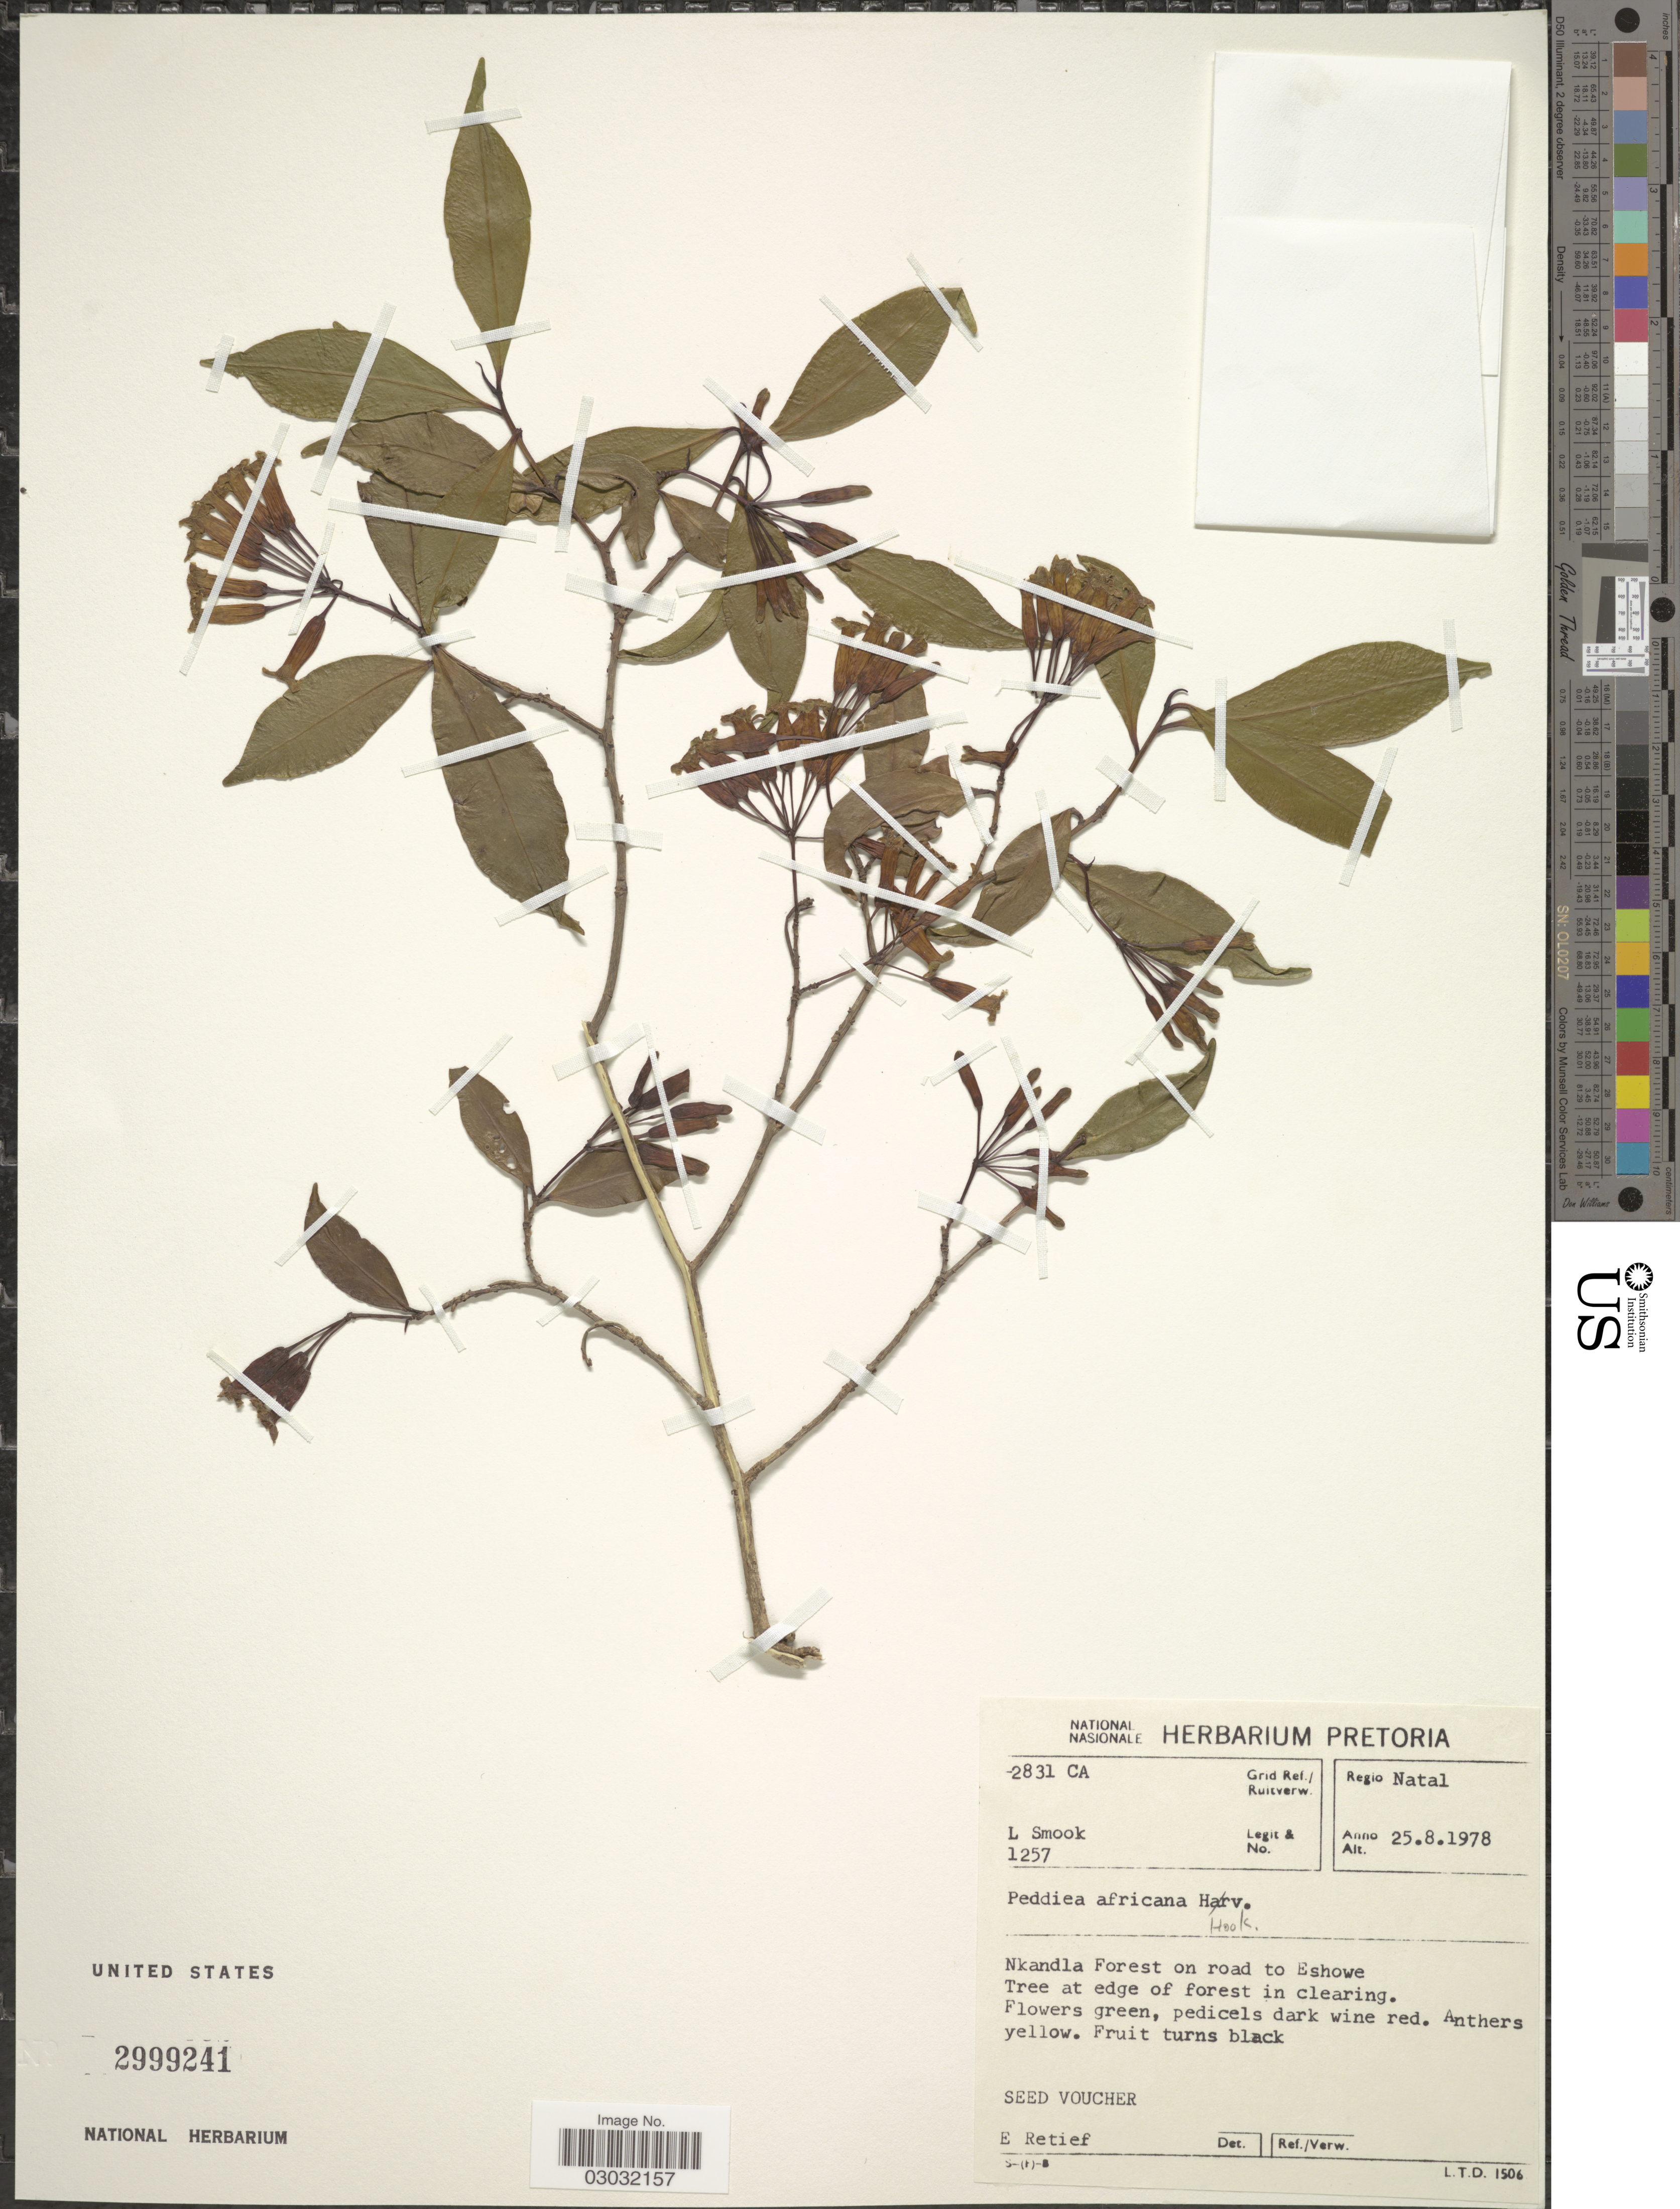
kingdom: Plantae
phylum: Tracheophyta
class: Magnoliopsida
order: Malvales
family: Thymelaeaceae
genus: Peddiea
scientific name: Peddiea africana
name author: Hook.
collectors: L. Smook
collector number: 1257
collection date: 1978-08-25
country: South Africa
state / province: KwaZulu-Natal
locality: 2831 CA Grid Ref./Ruitverw. Regio Natal. Nkandla Forest on road to Eshowe.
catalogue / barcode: US 2999241